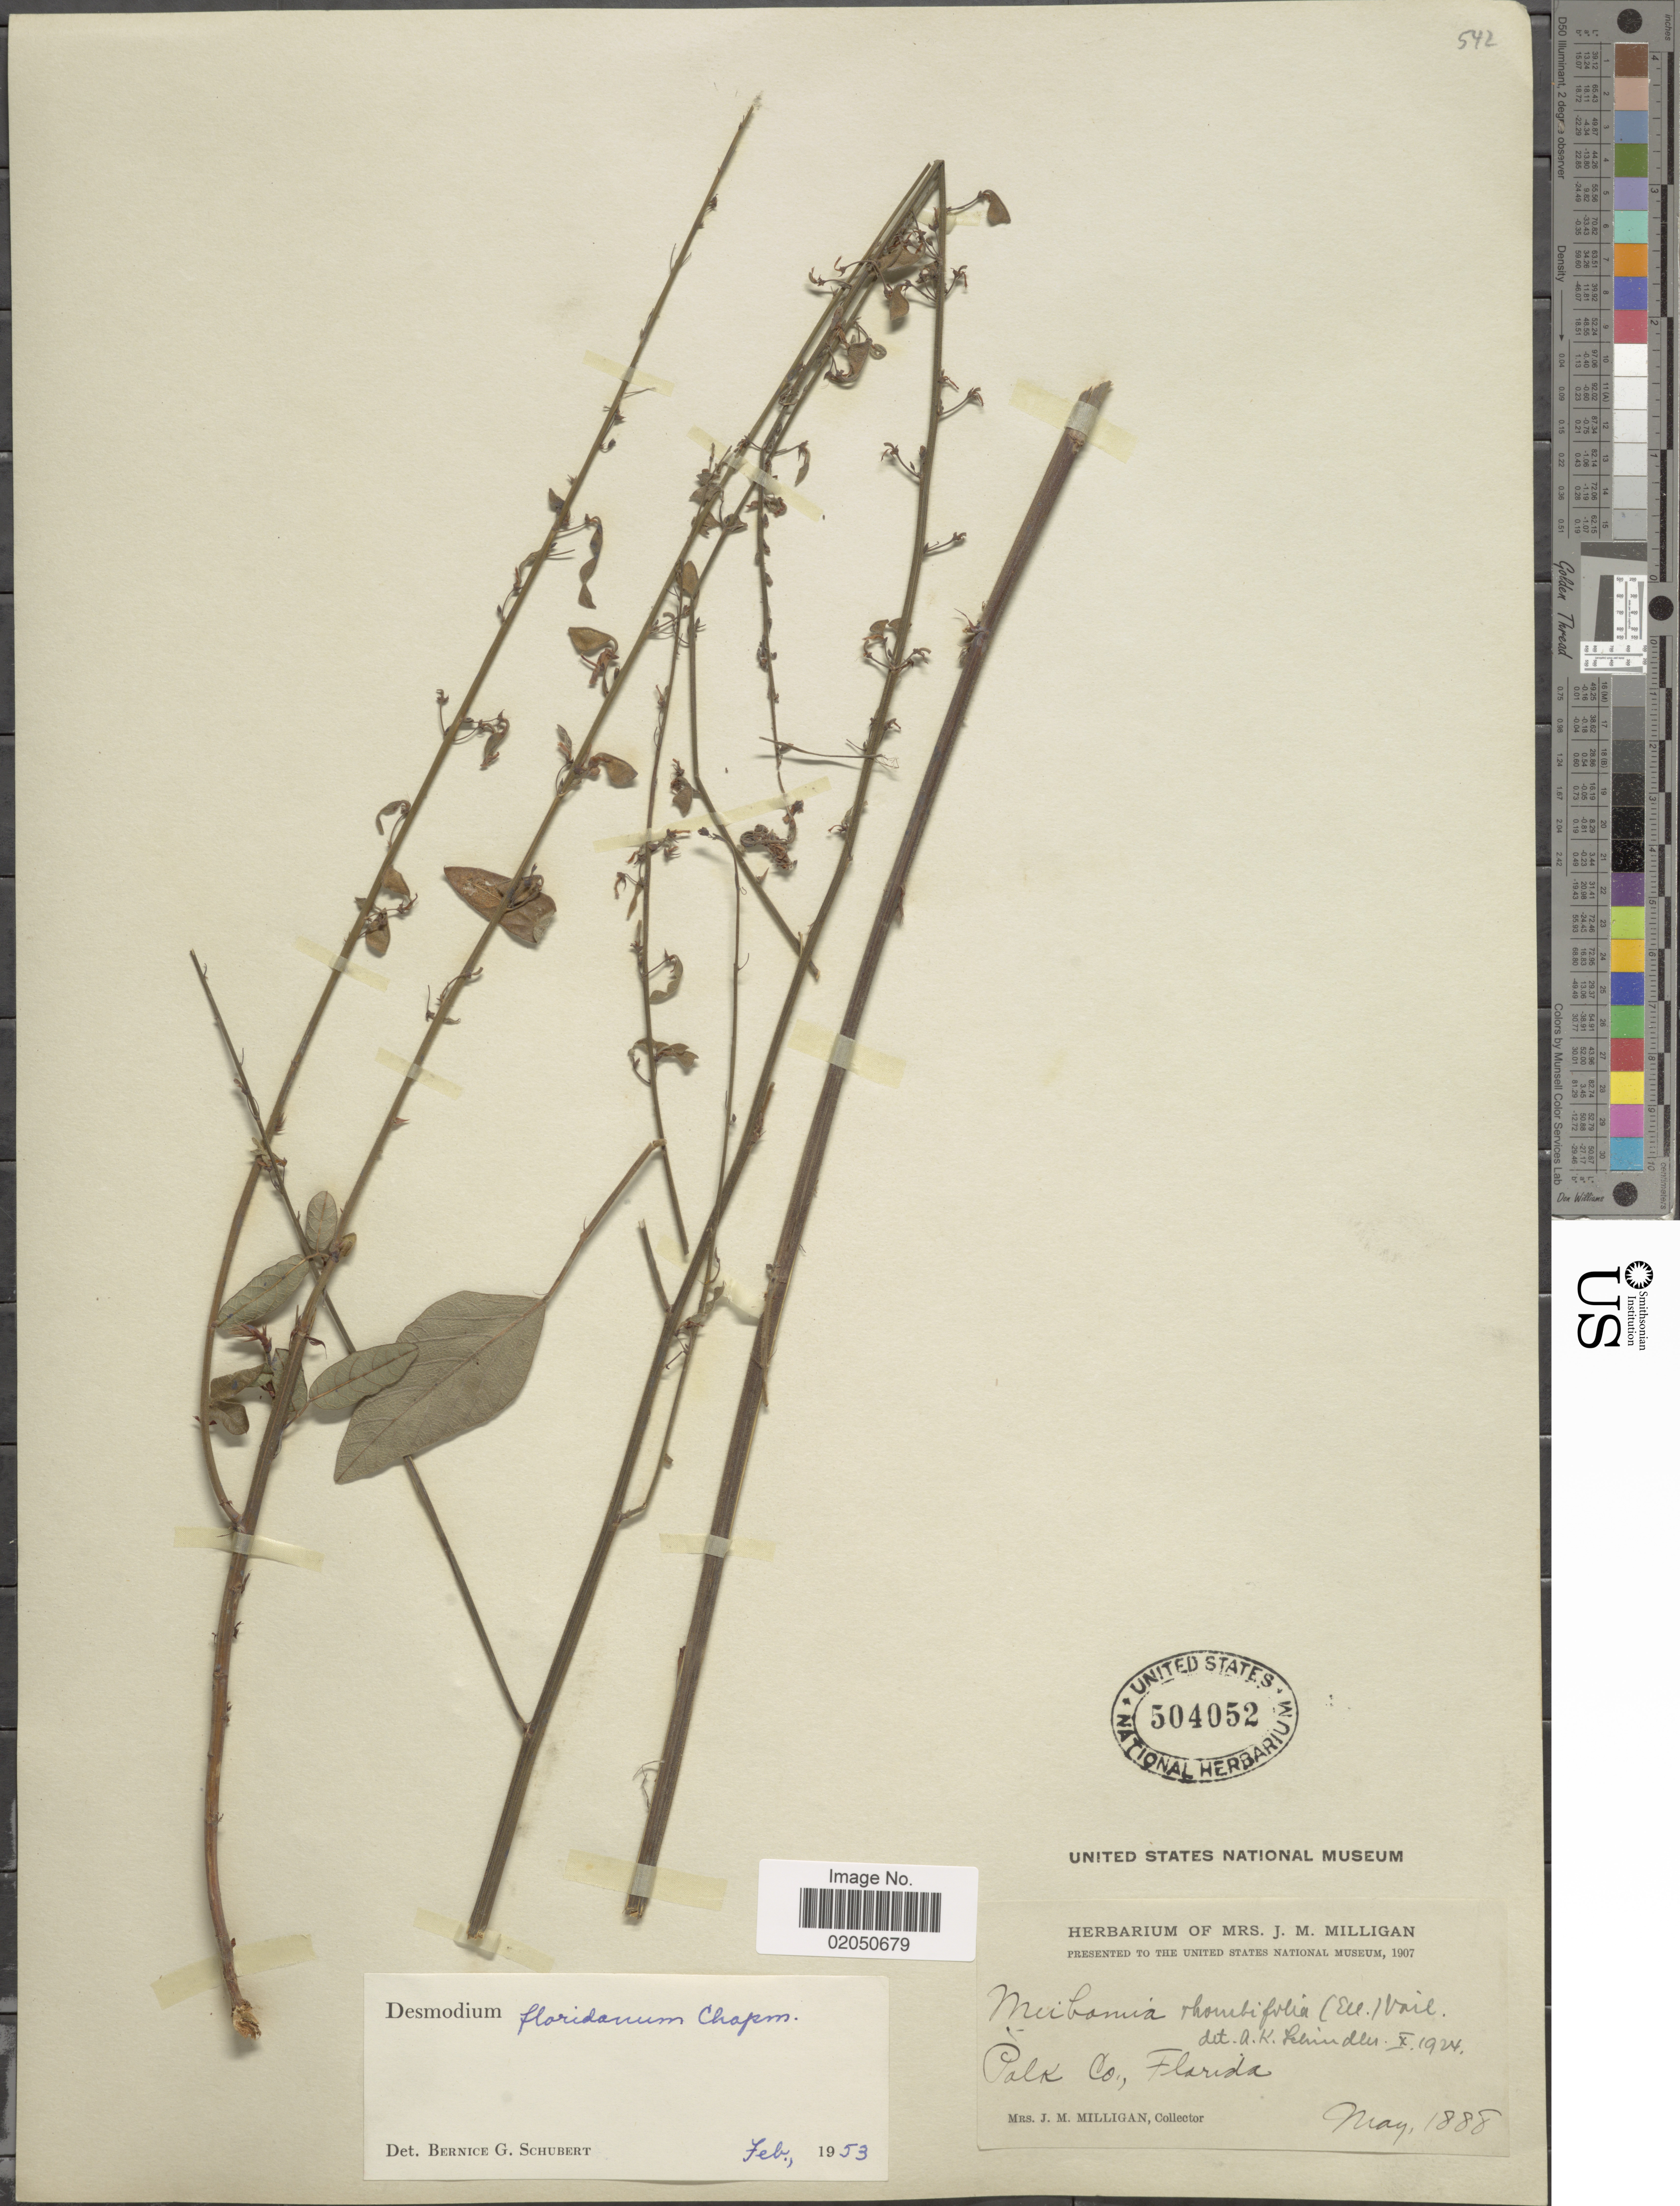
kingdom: Plantae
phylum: Tracheophyta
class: Magnoliopsida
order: Fabales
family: Fabaceae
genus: Desmodium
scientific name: Desmodium floridanum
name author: Chapm.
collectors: J. Milligan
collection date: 1888-05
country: United States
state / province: Florida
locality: Polk Co.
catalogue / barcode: US 504052